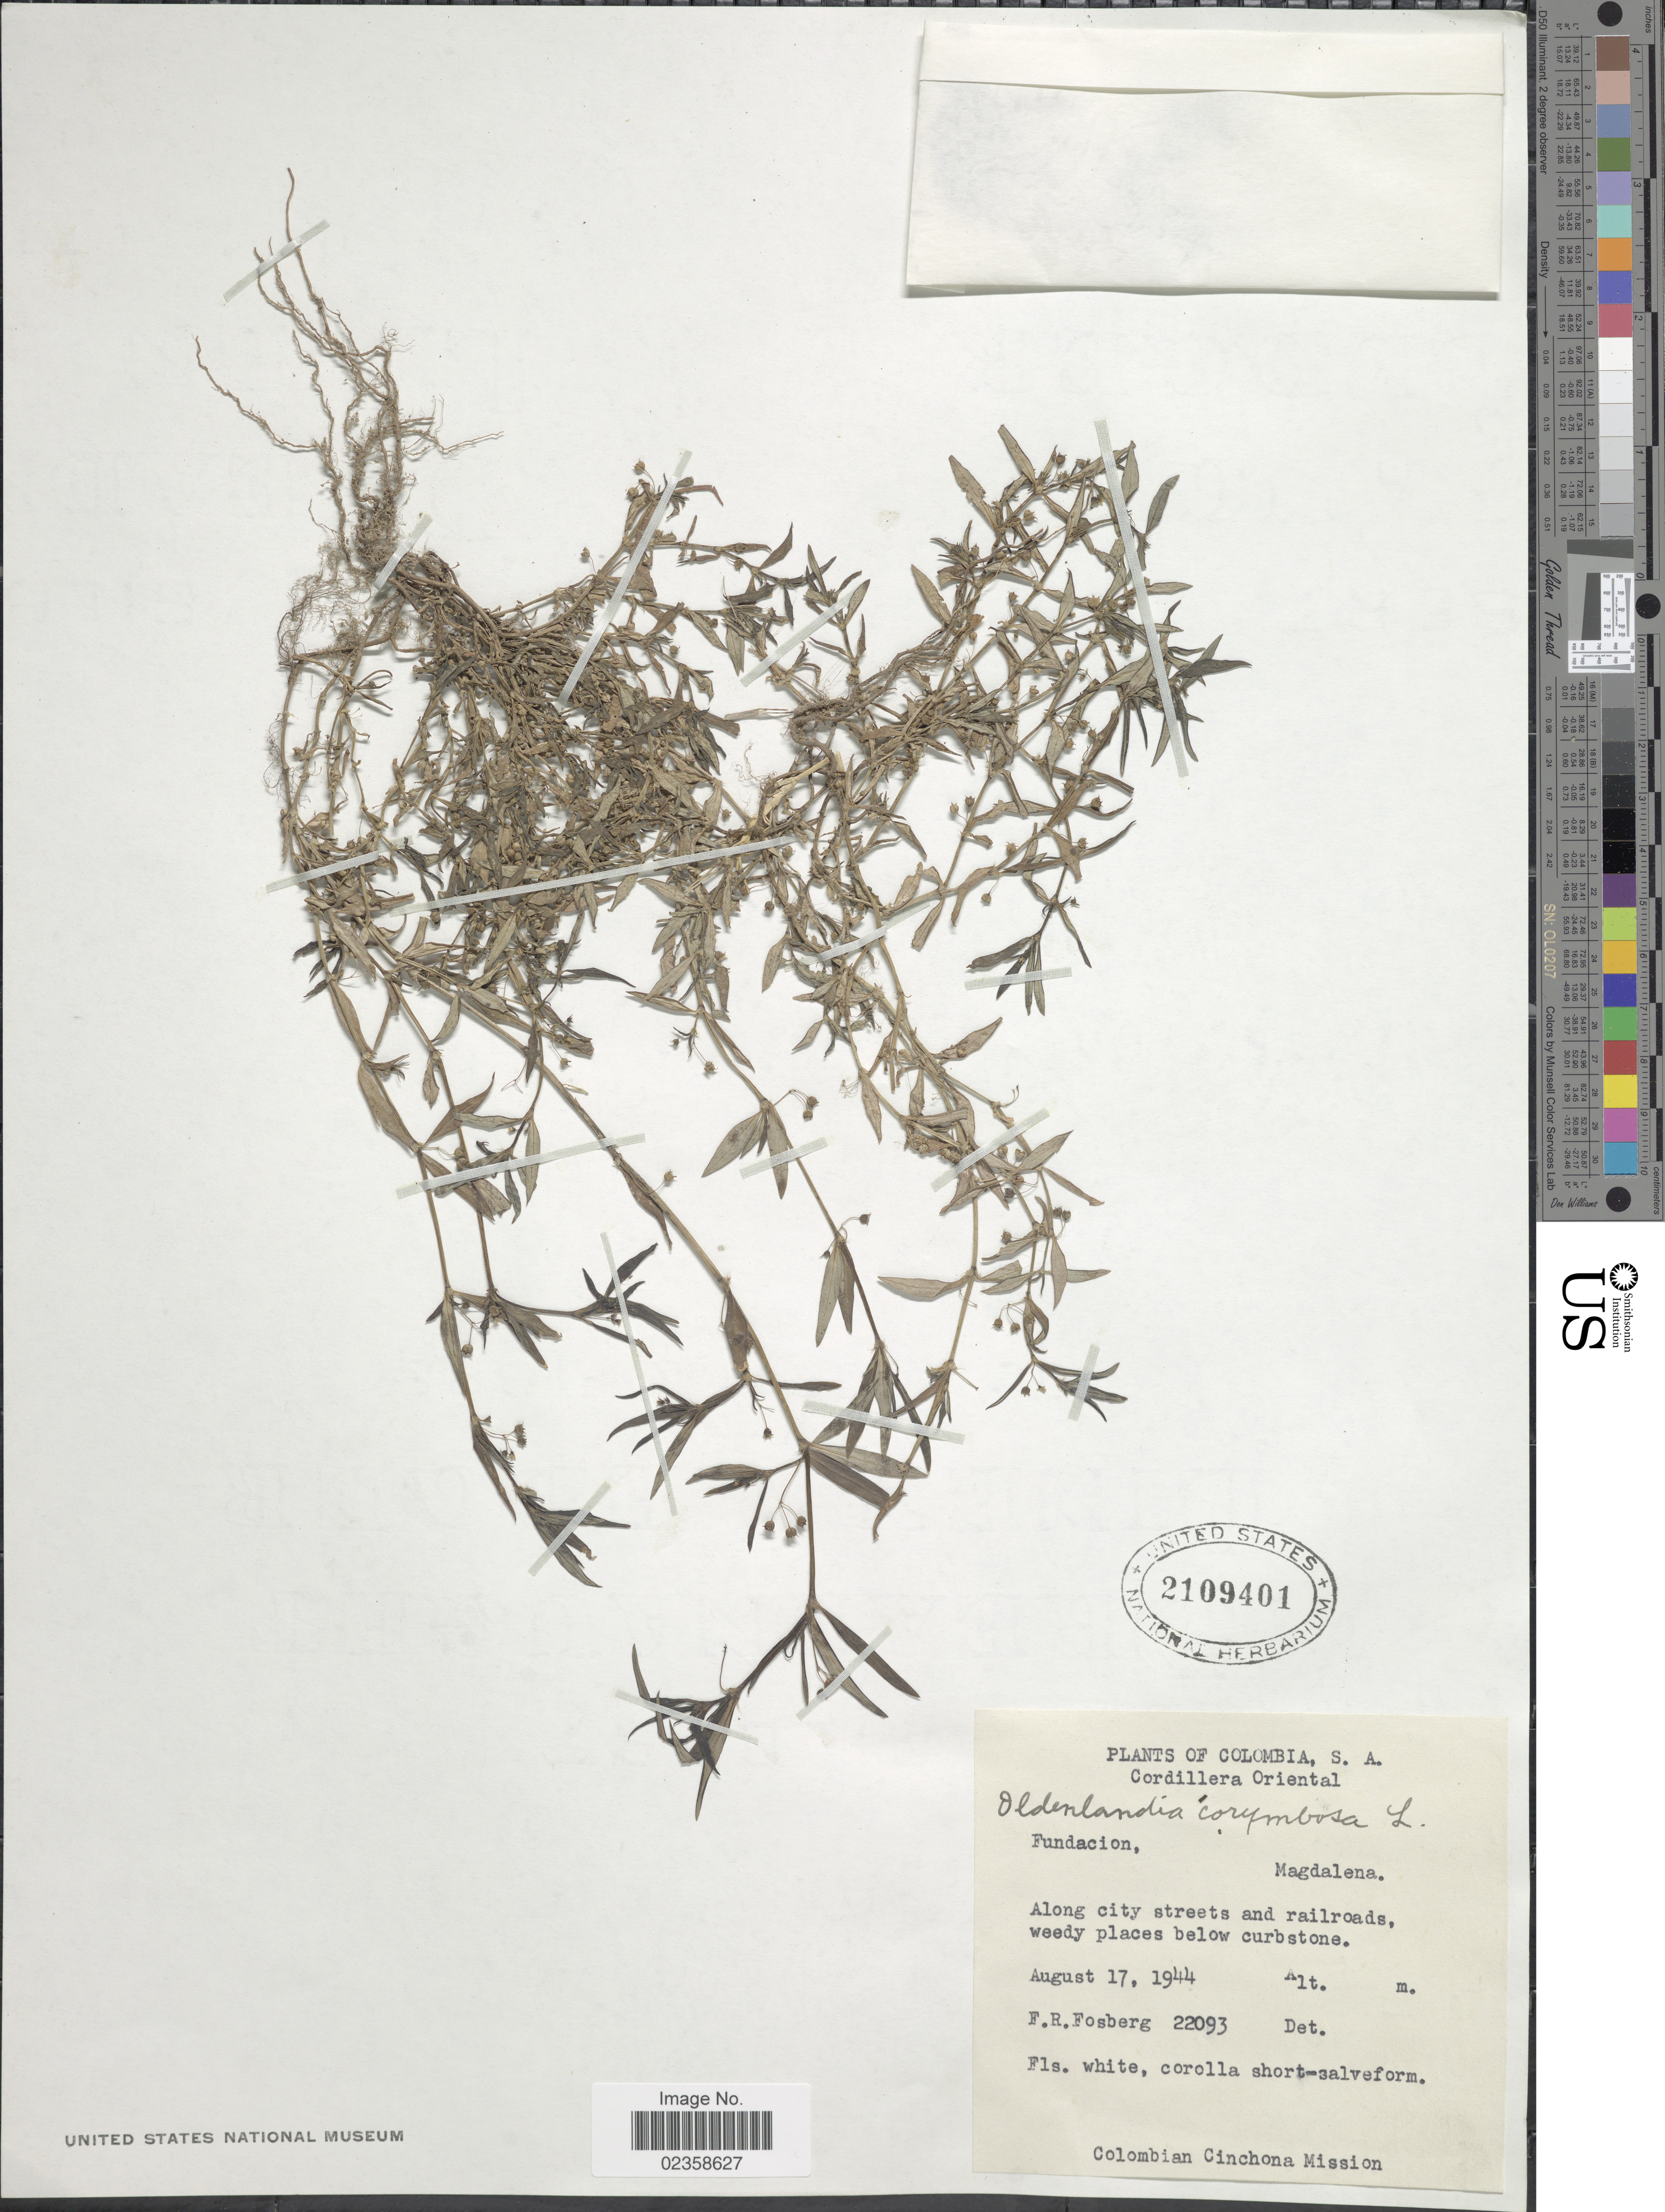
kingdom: Plantae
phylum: Tracheophyta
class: Magnoliopsida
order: Gentianales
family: Rubiaceae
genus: Oldenlandia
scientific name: Oldenlandia corymbosa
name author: L.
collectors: F. R. Fosberg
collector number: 22093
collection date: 1944-08-17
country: Colombia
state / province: Magdalena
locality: Cordillera Oriental, Fundacion, Magdalena, Along city streets and railroads, weedy places below curbstone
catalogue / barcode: US 2109401